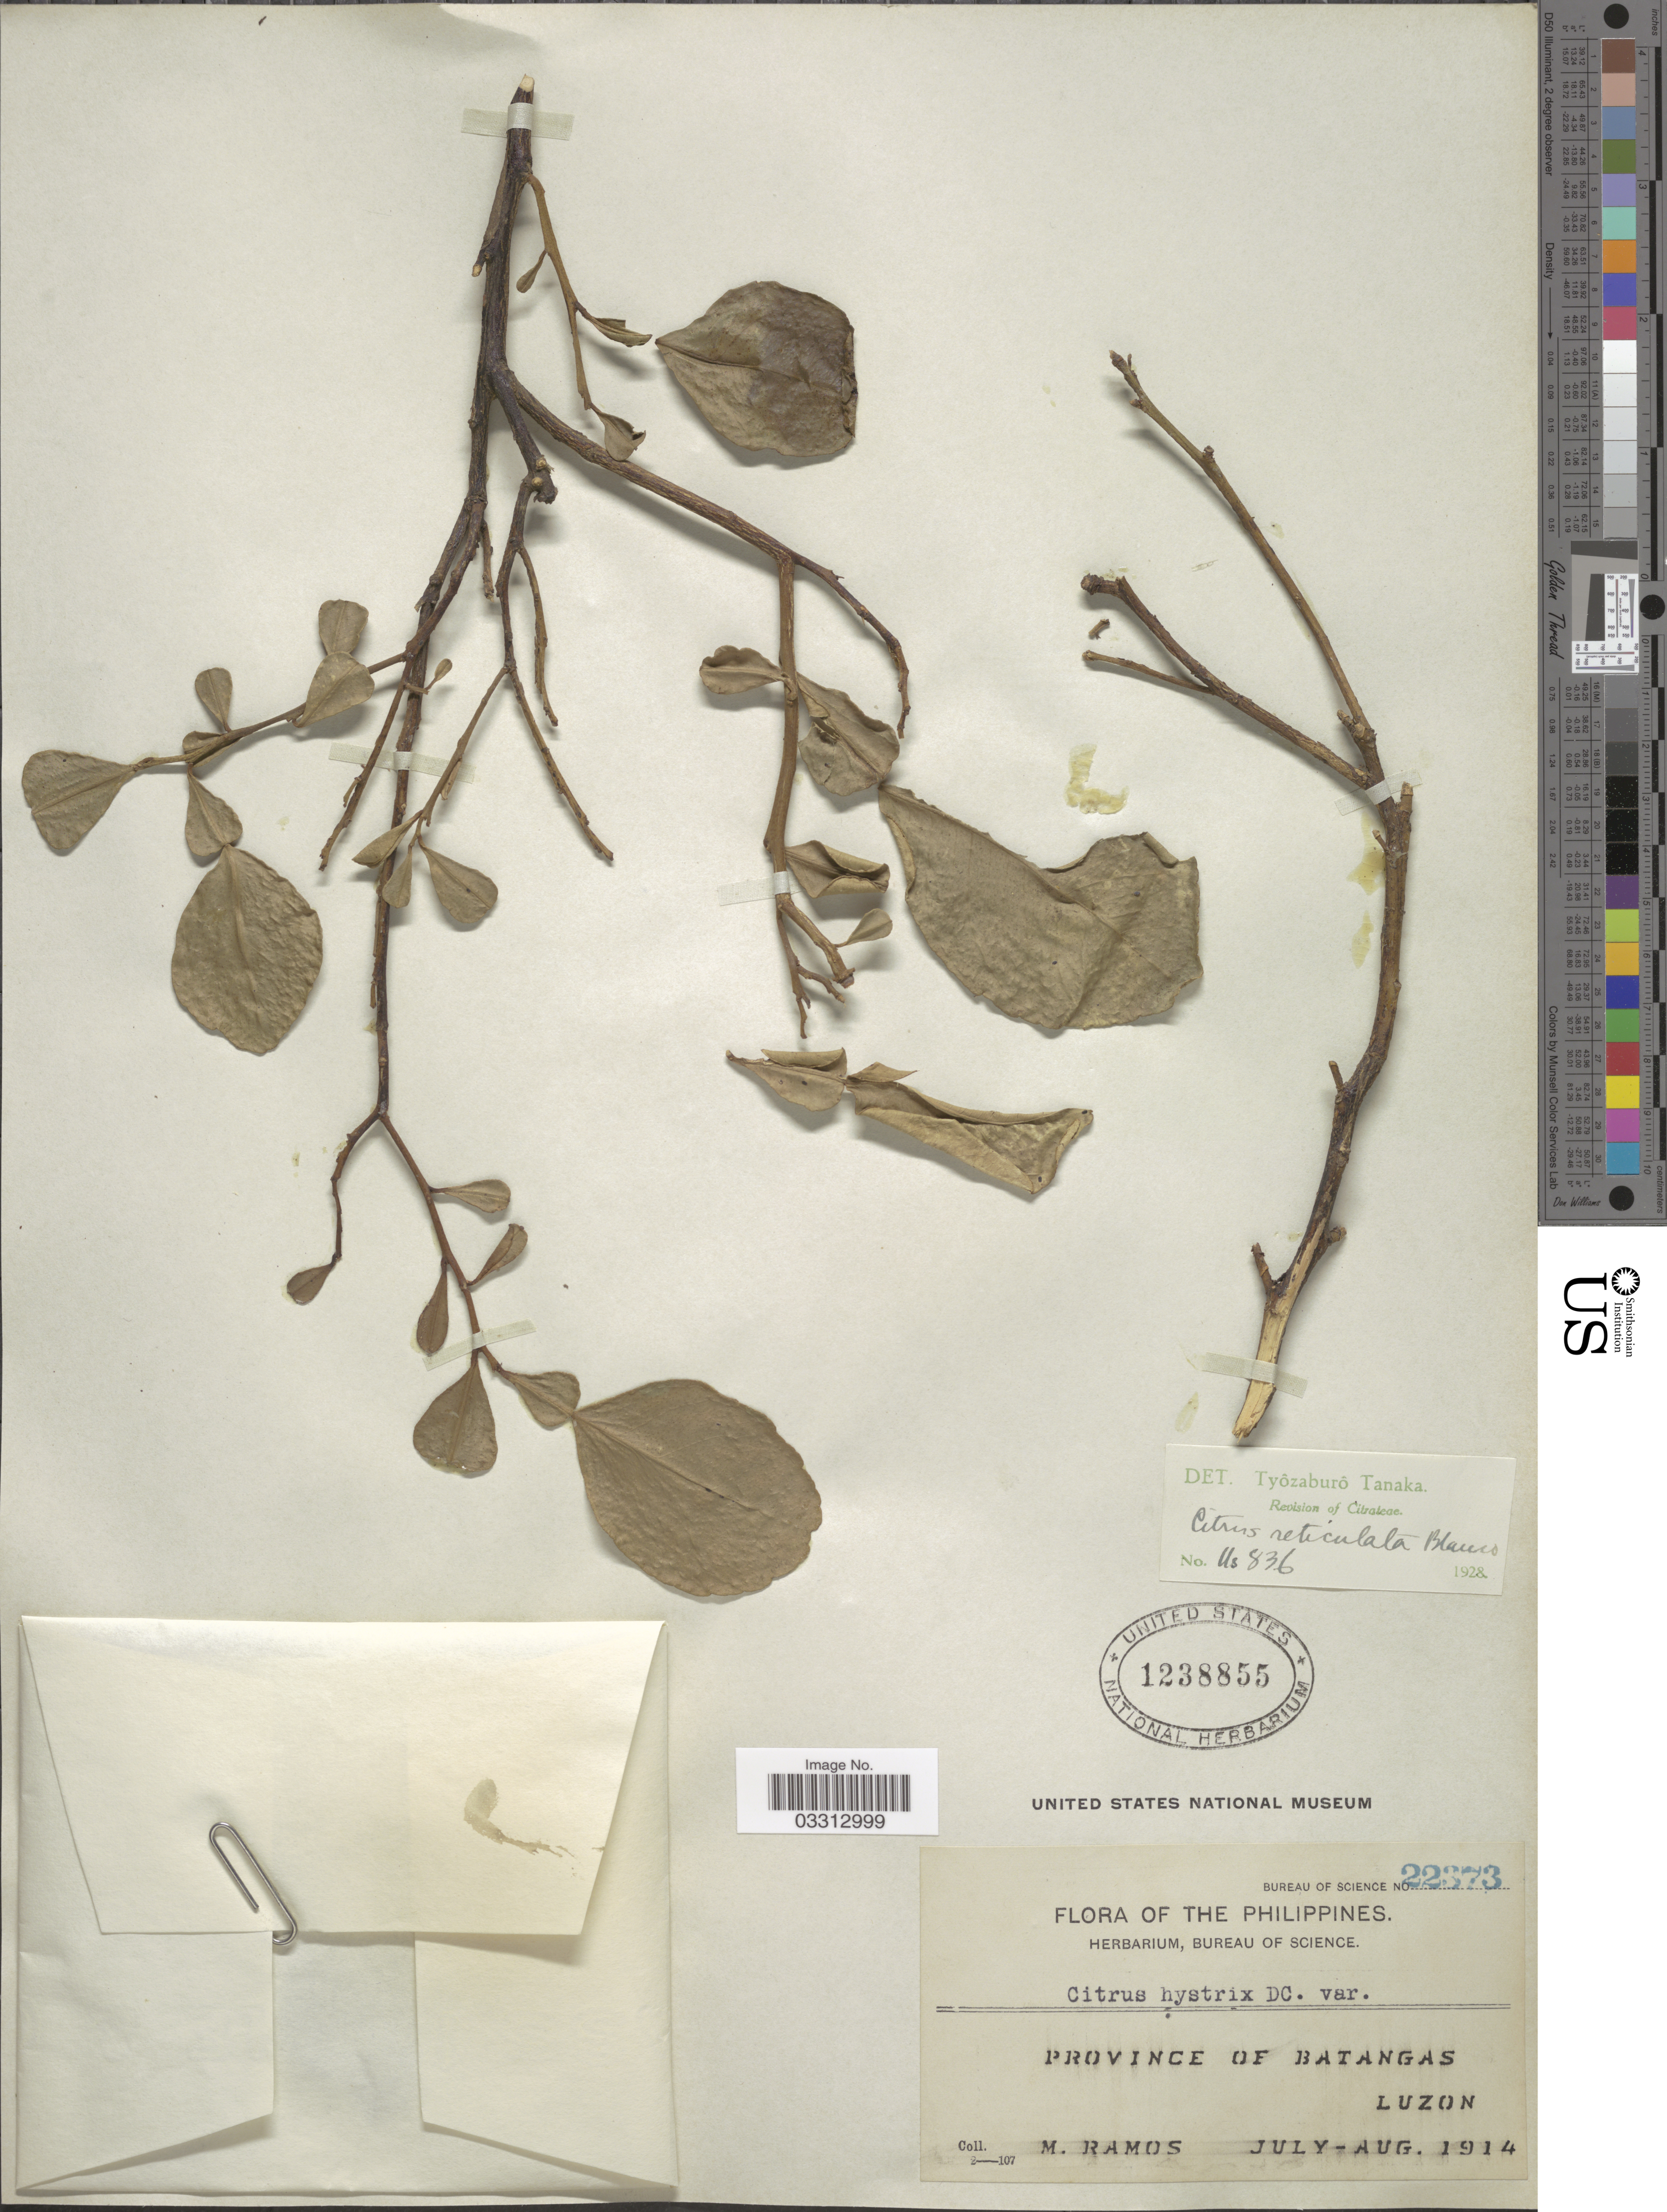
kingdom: Plantae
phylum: Tracheophyta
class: Magnoliopsida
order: Sapindales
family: Rutaceae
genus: Citrus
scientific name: Citrus reticulata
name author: Blanco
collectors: M. Ramos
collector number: Bureau of Science 22373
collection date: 1914-07/1914-08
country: Philippines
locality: Province of Batangas. Luzon.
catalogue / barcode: US 1238855